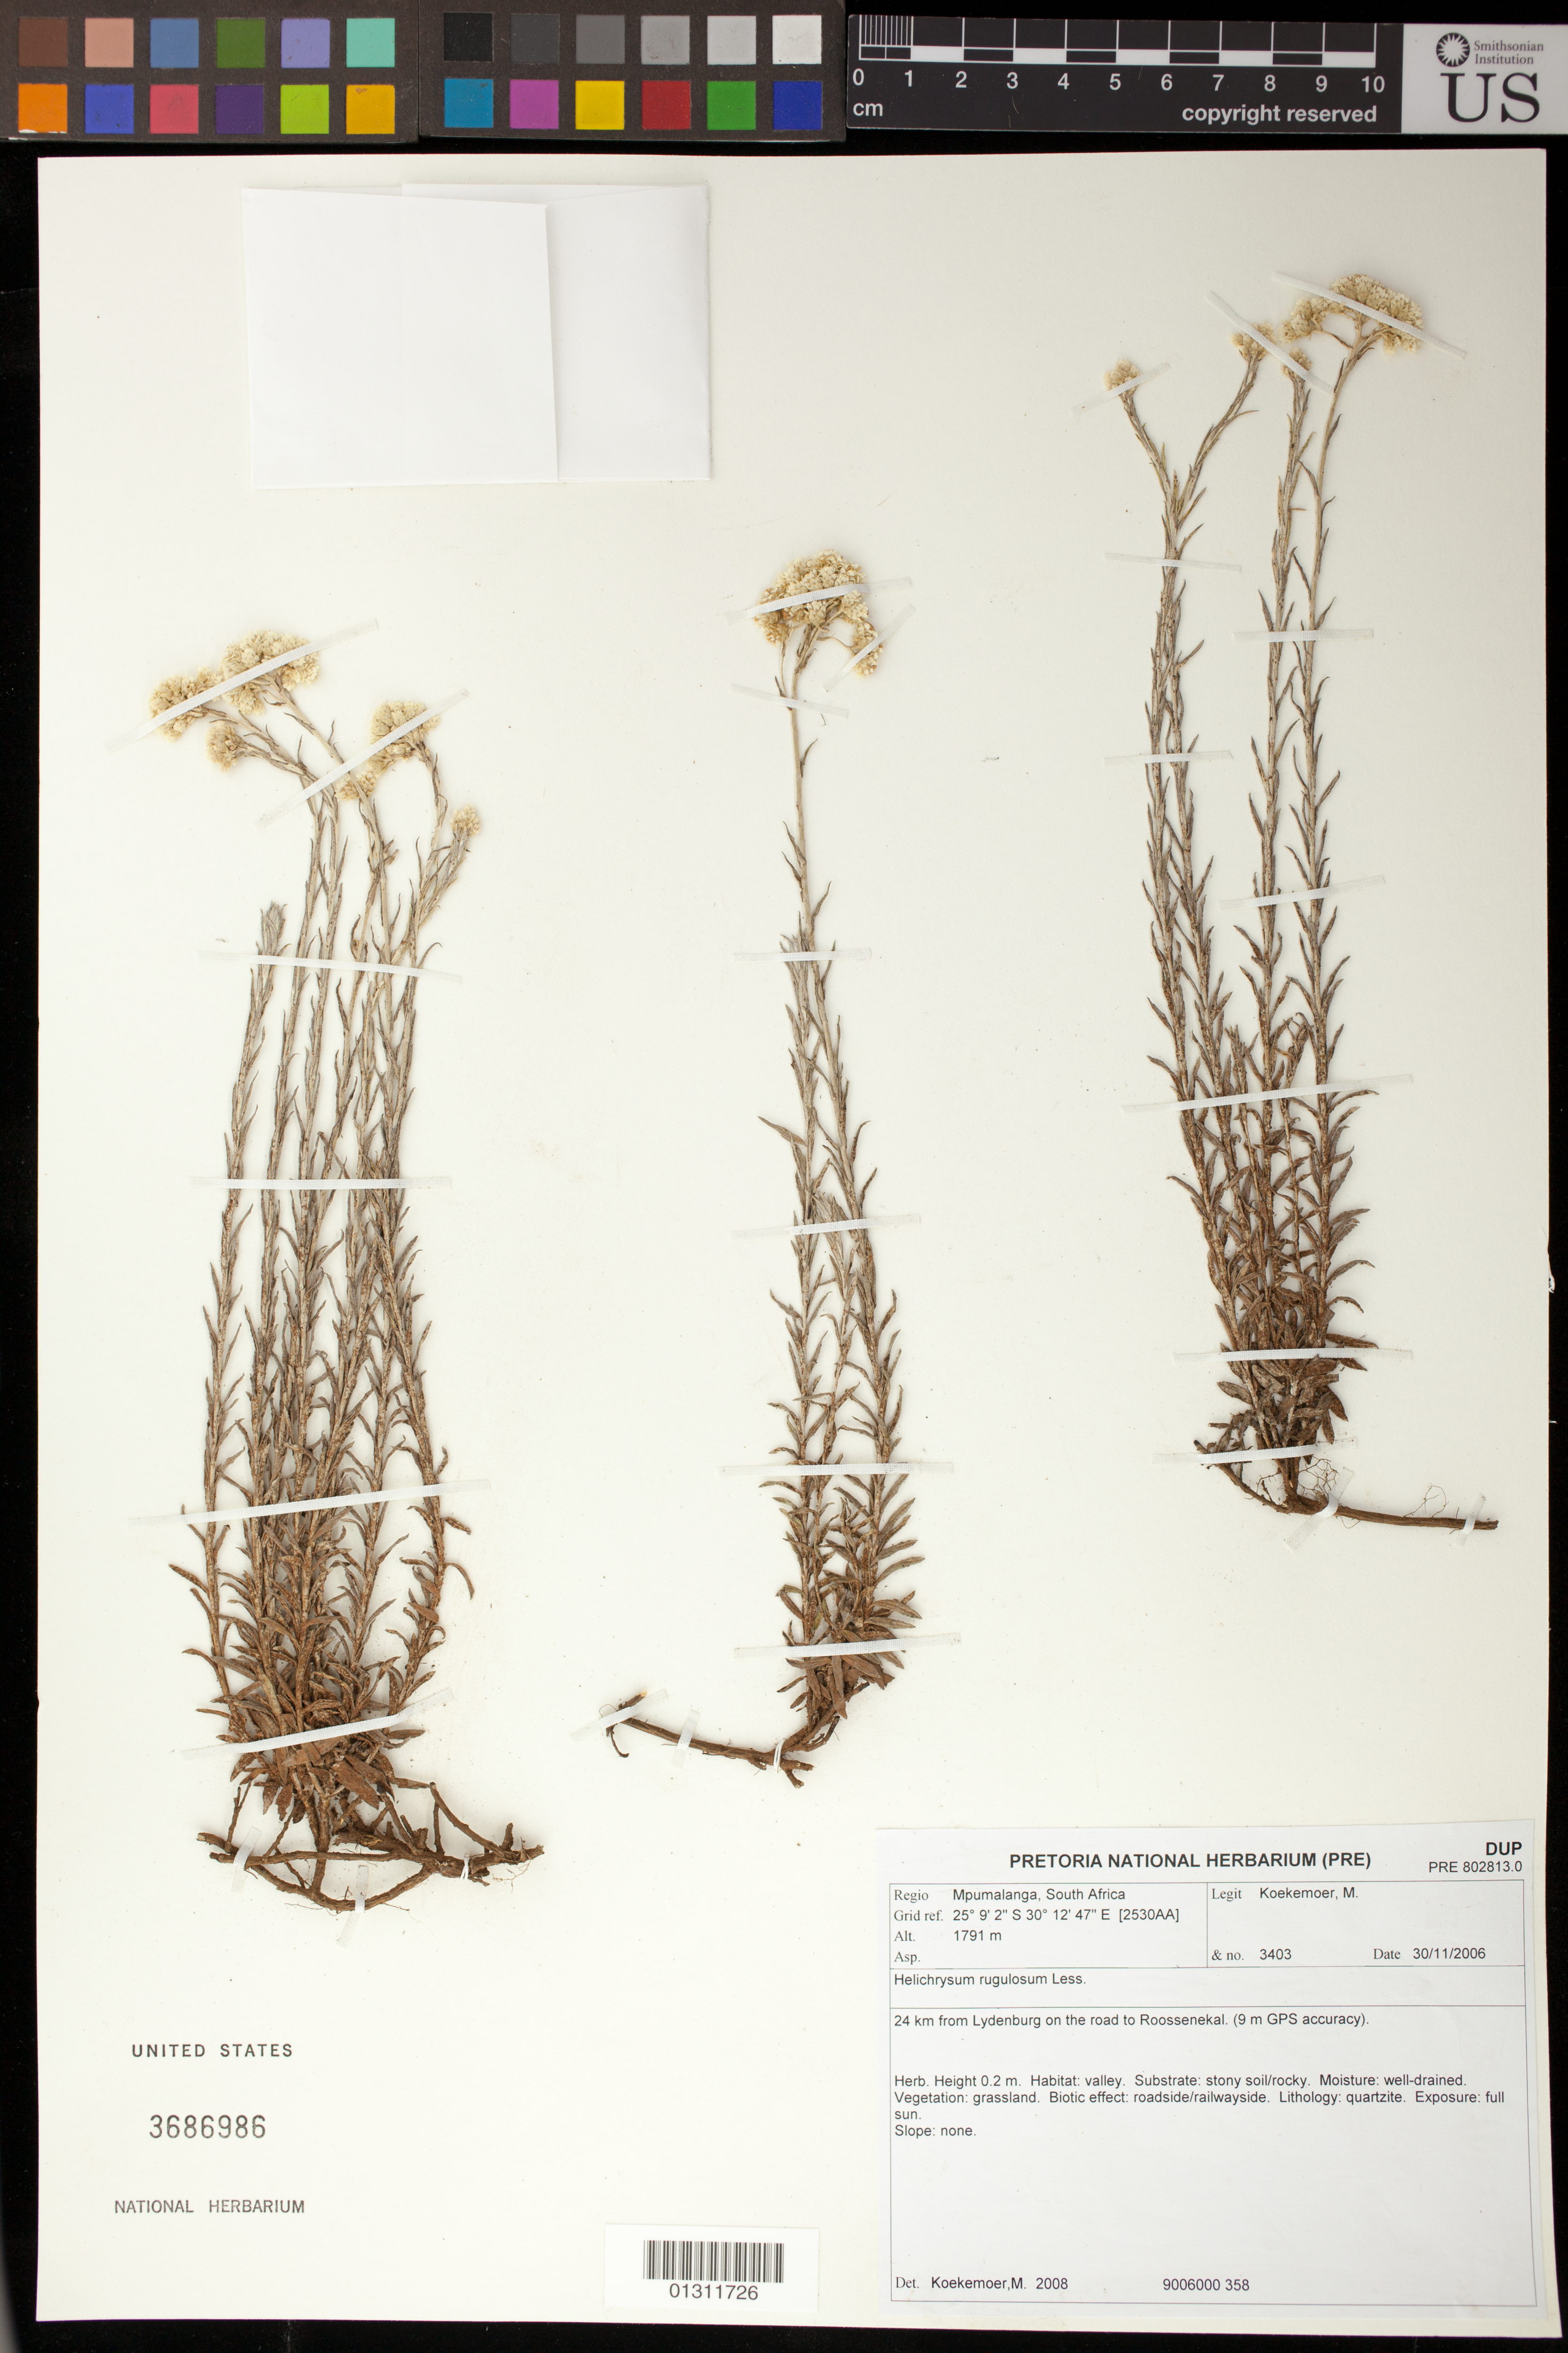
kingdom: Plantae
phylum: Tracheophyta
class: Magnoliopsida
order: Asterales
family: Asteraceae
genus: Helichrysum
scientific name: Helichrysum rugulosum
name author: Less.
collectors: M. Koekemoer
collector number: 3403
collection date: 2006-11-30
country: South Africa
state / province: Mpumalanga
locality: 24 km from Lydenburg on the road to Roossenenekal.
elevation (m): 1791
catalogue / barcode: US 3686986